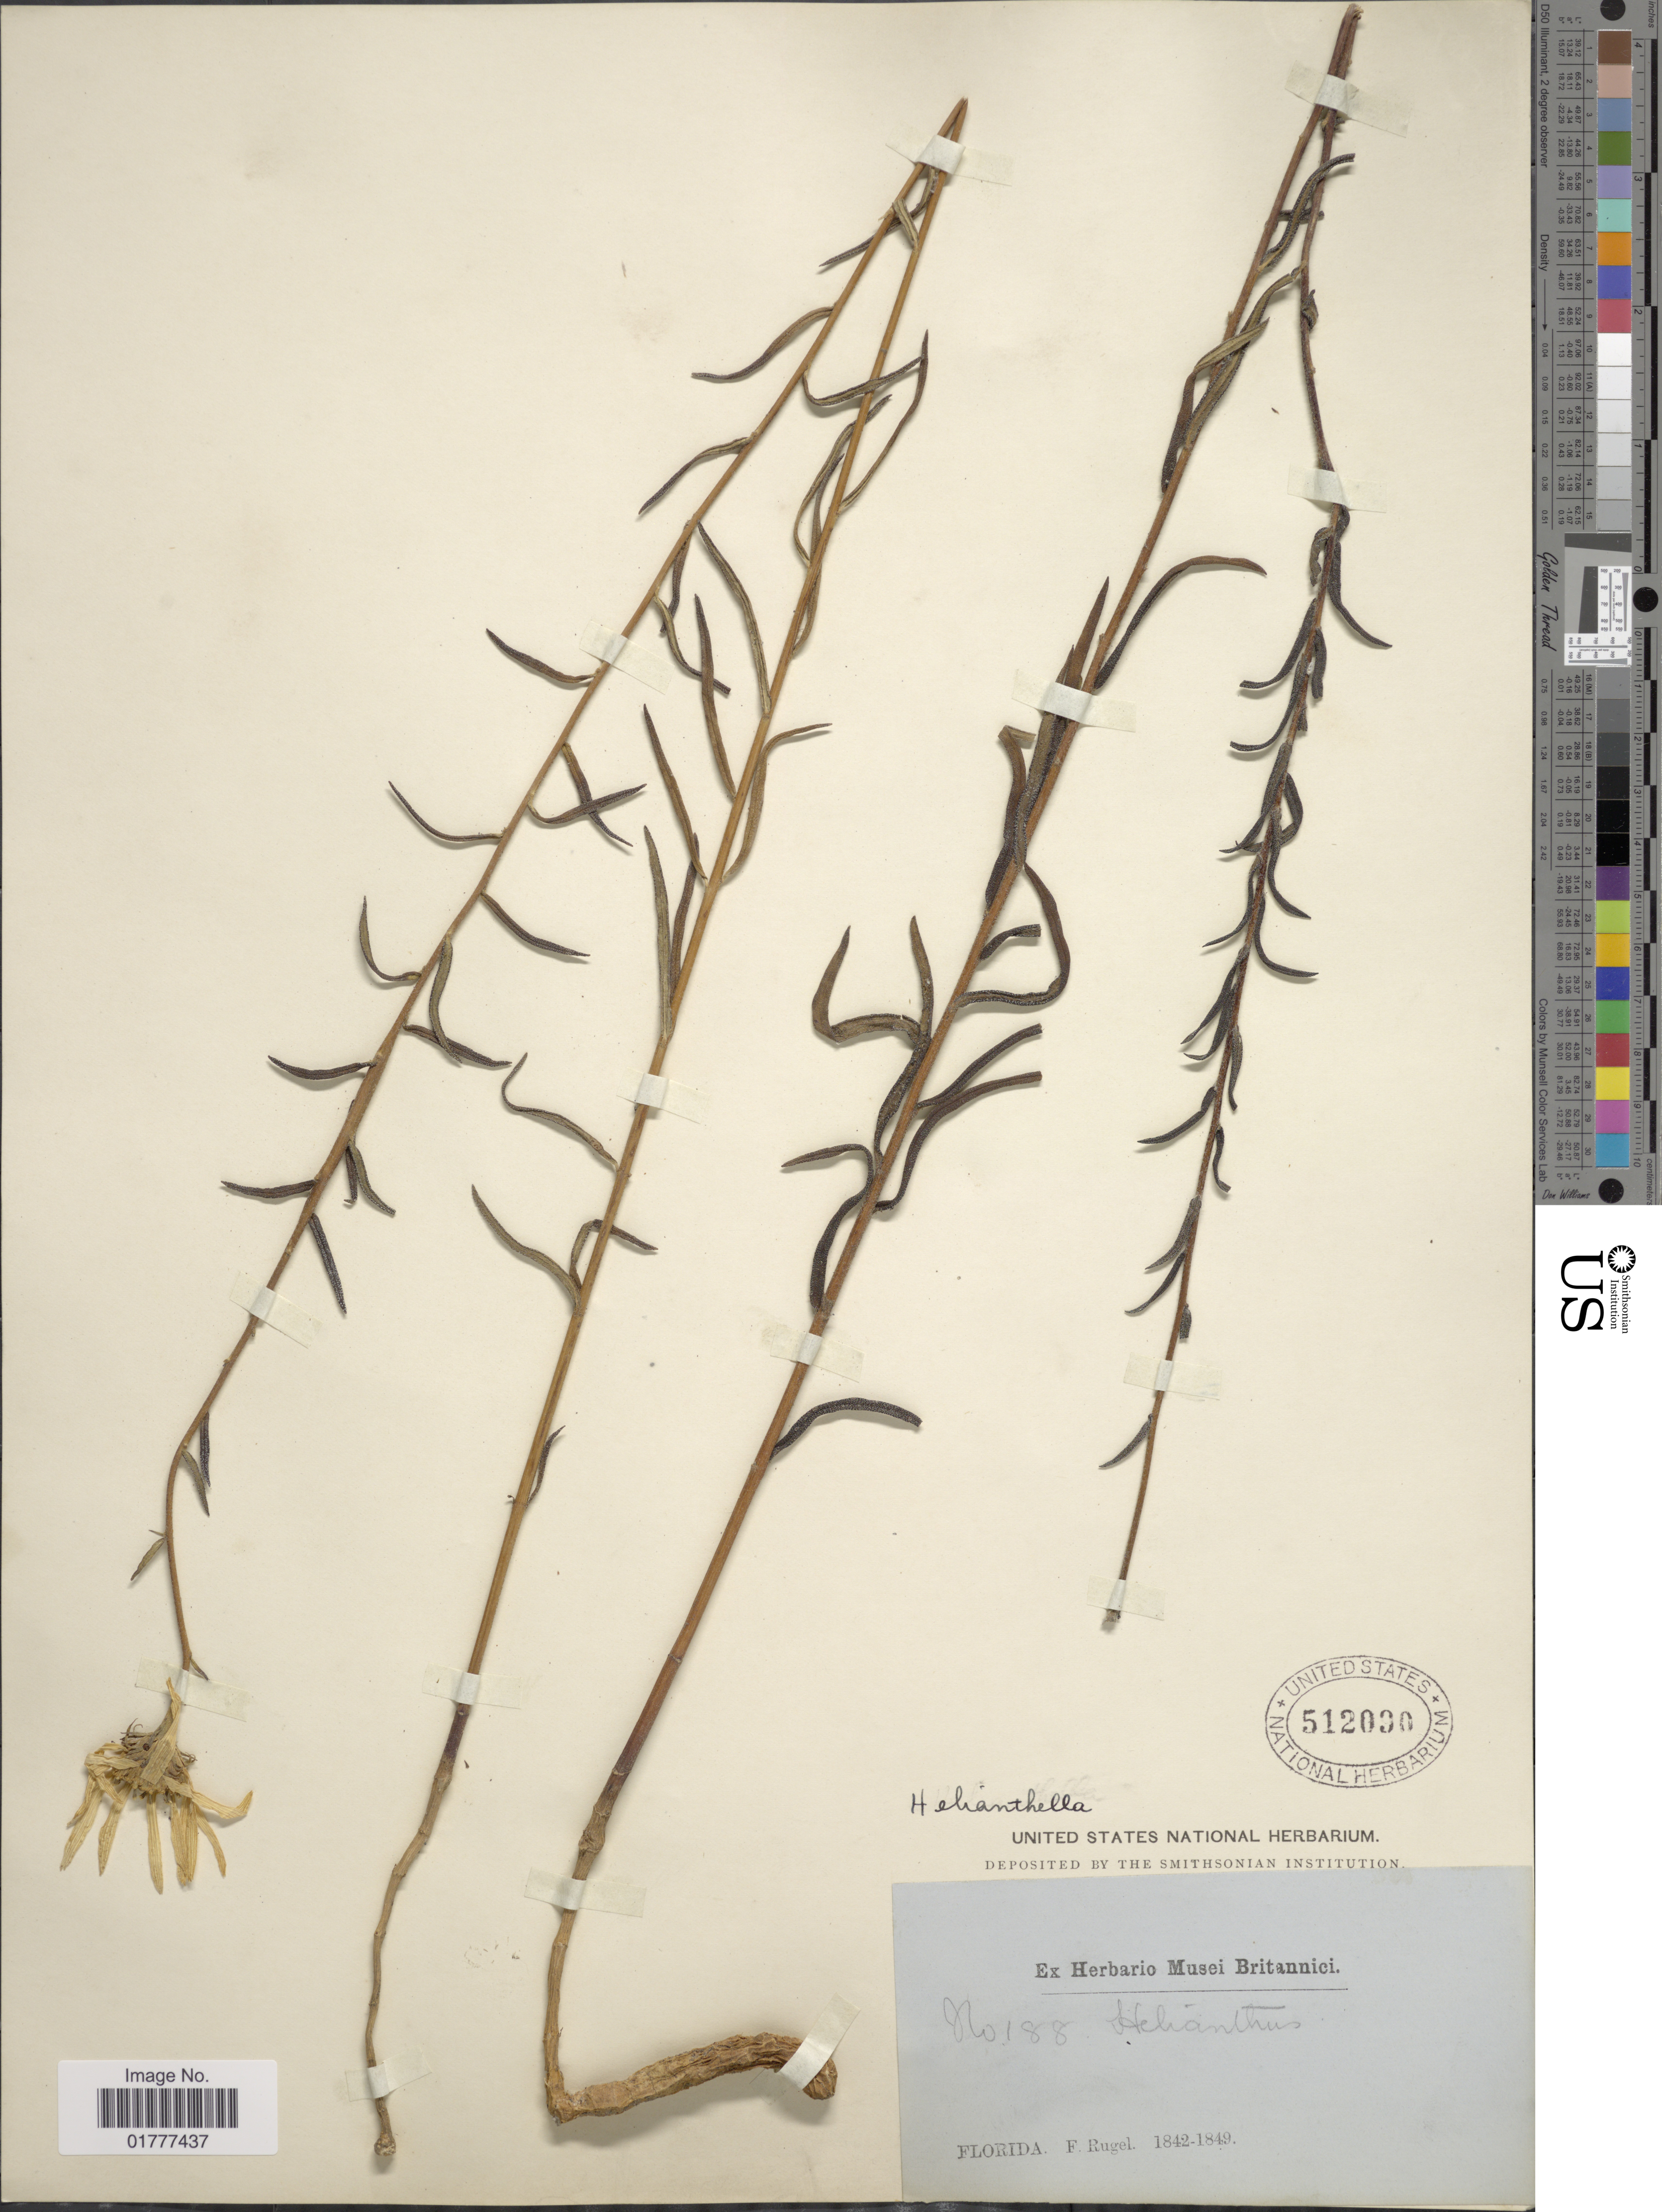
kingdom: Plantae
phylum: Tracheophyta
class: Magnoliopsida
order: Asterales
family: Asteraceae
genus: Phoebanthus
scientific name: Phoebanthus grandiflora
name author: (Torr. & A. Gray) S.F. Blake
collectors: F. Rugel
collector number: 188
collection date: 1842/1849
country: United States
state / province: Florida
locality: Florida.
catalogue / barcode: US 512090